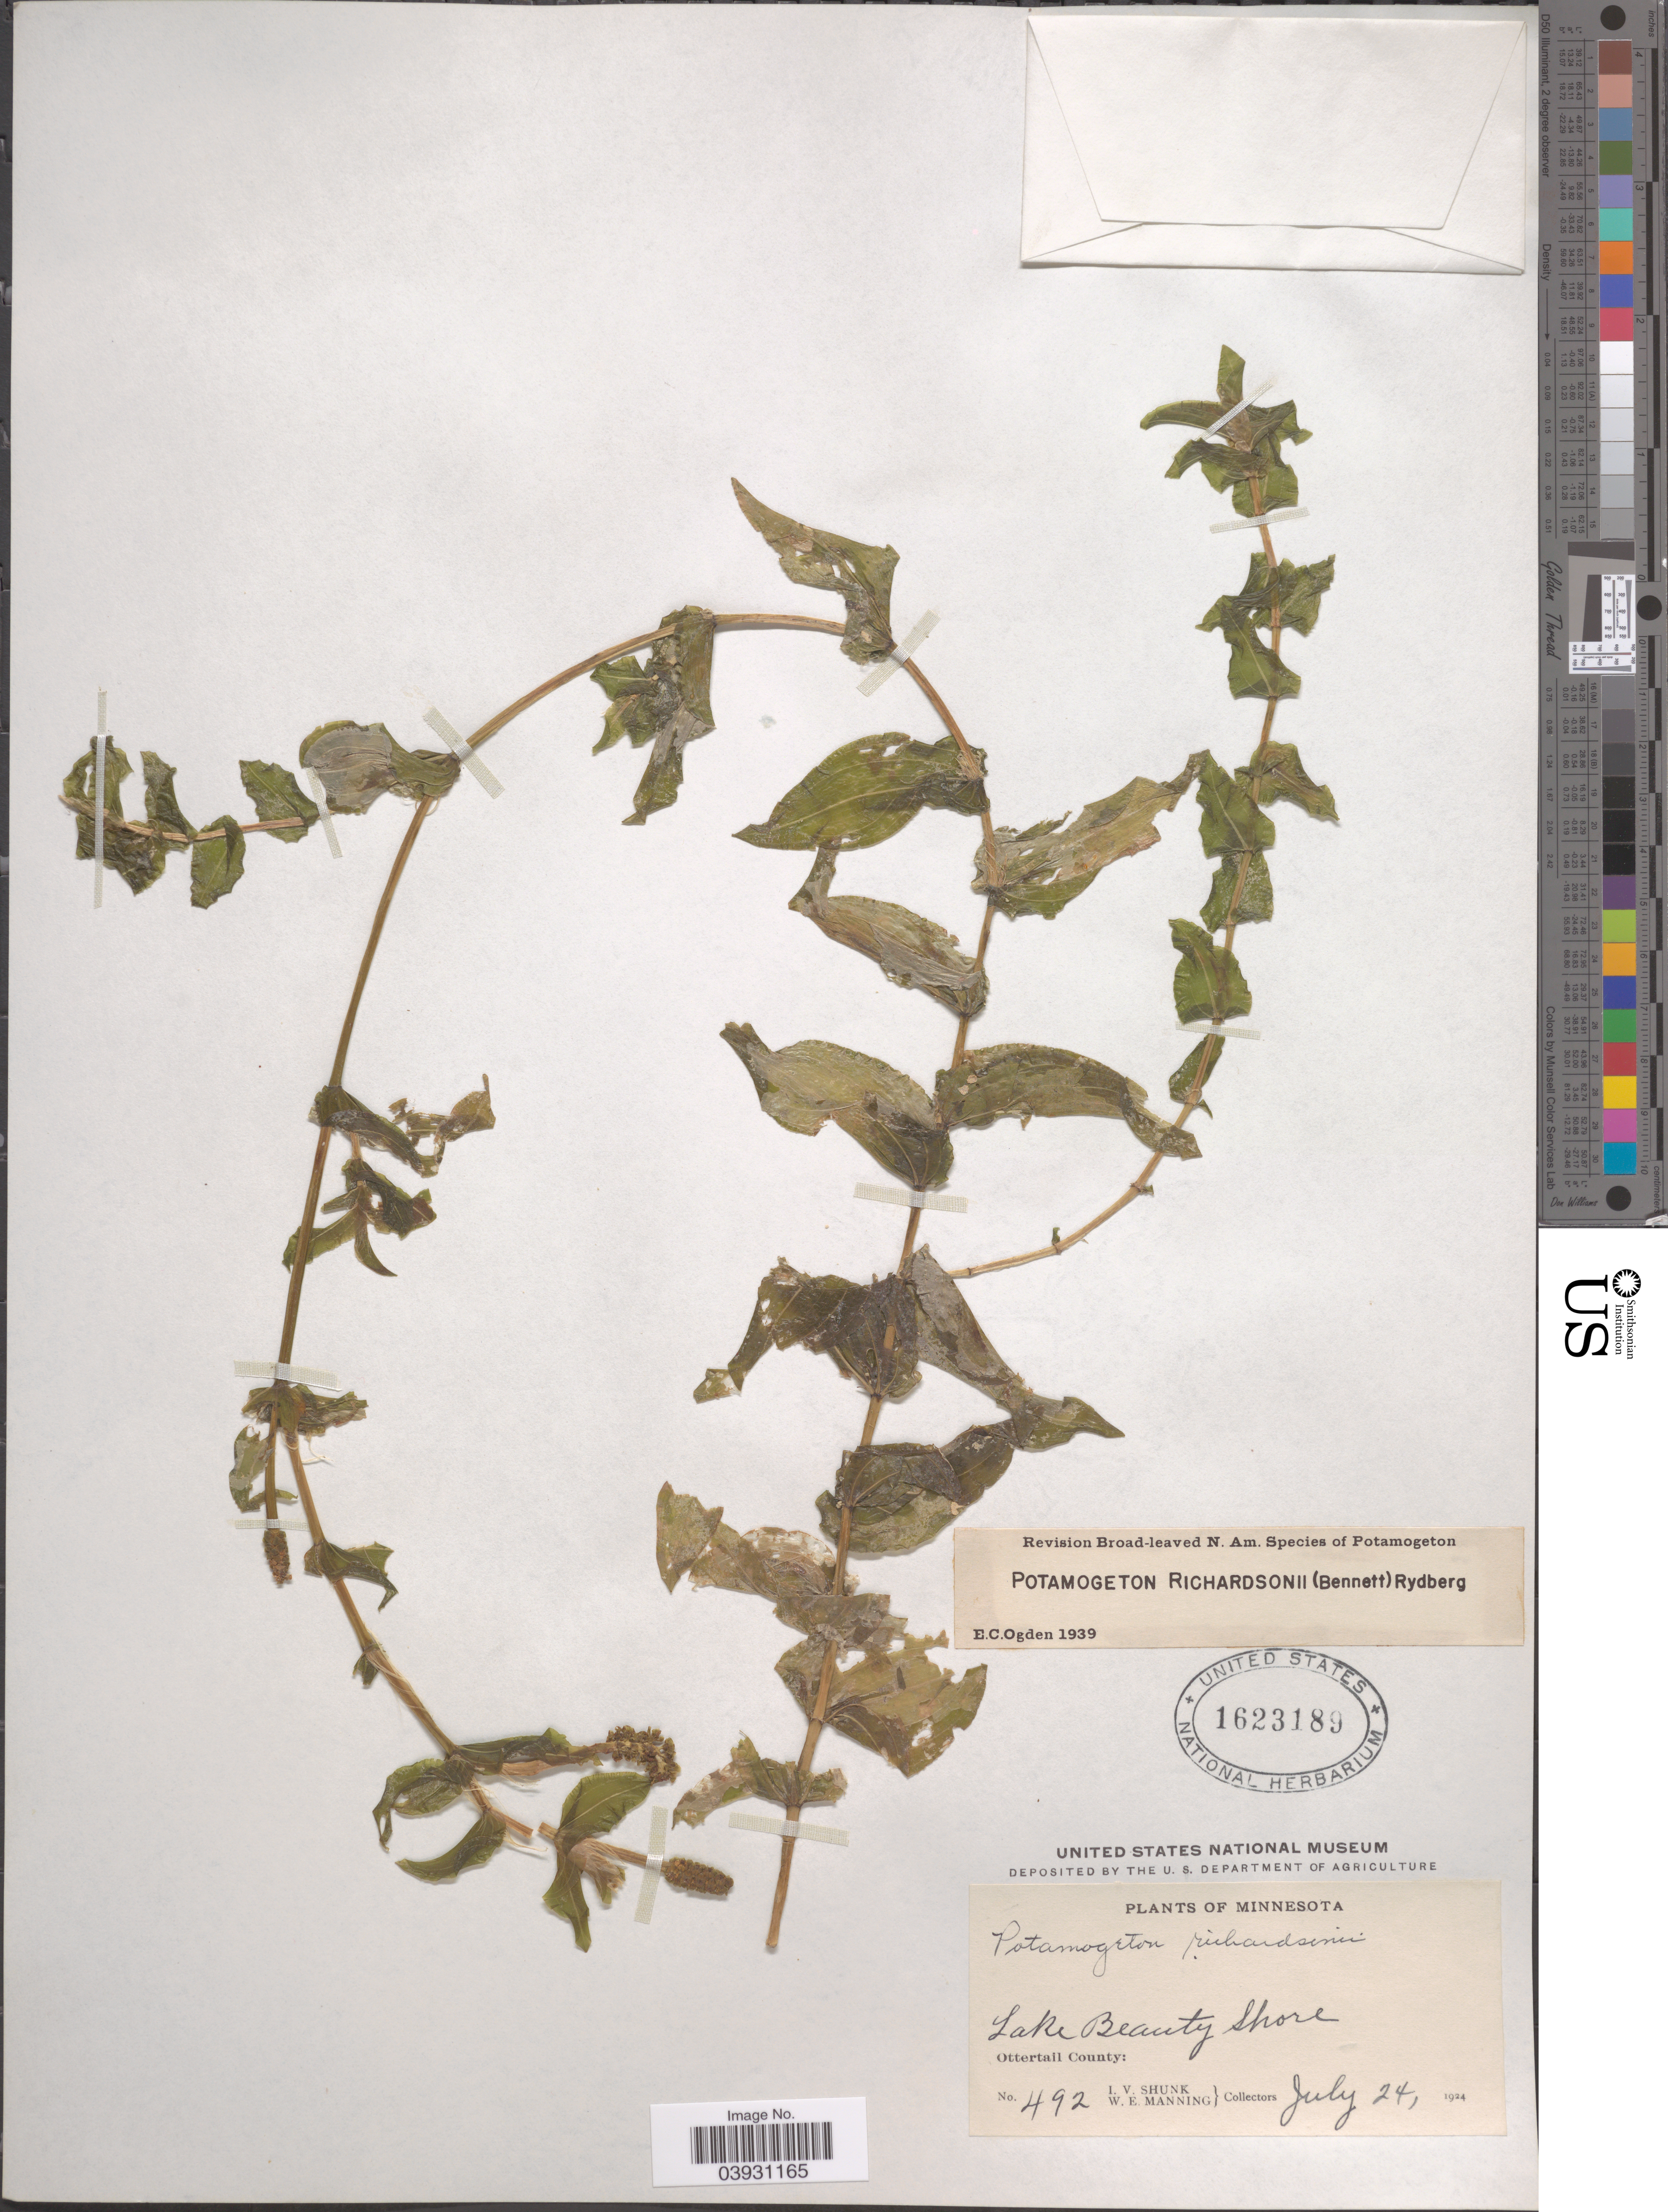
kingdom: Plantae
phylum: Tracheophyta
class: Liliopsida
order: Alismatales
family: Potamogetonaceae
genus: Potamogeton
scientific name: Potamogeton richardsonii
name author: (A.W. Benn.) Rydb.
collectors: I. Shunk & W. Manning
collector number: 492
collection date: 1924-07-24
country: United States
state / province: Minnesota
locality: Lake Beauty Shore. Ottertail County.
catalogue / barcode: US 1623189